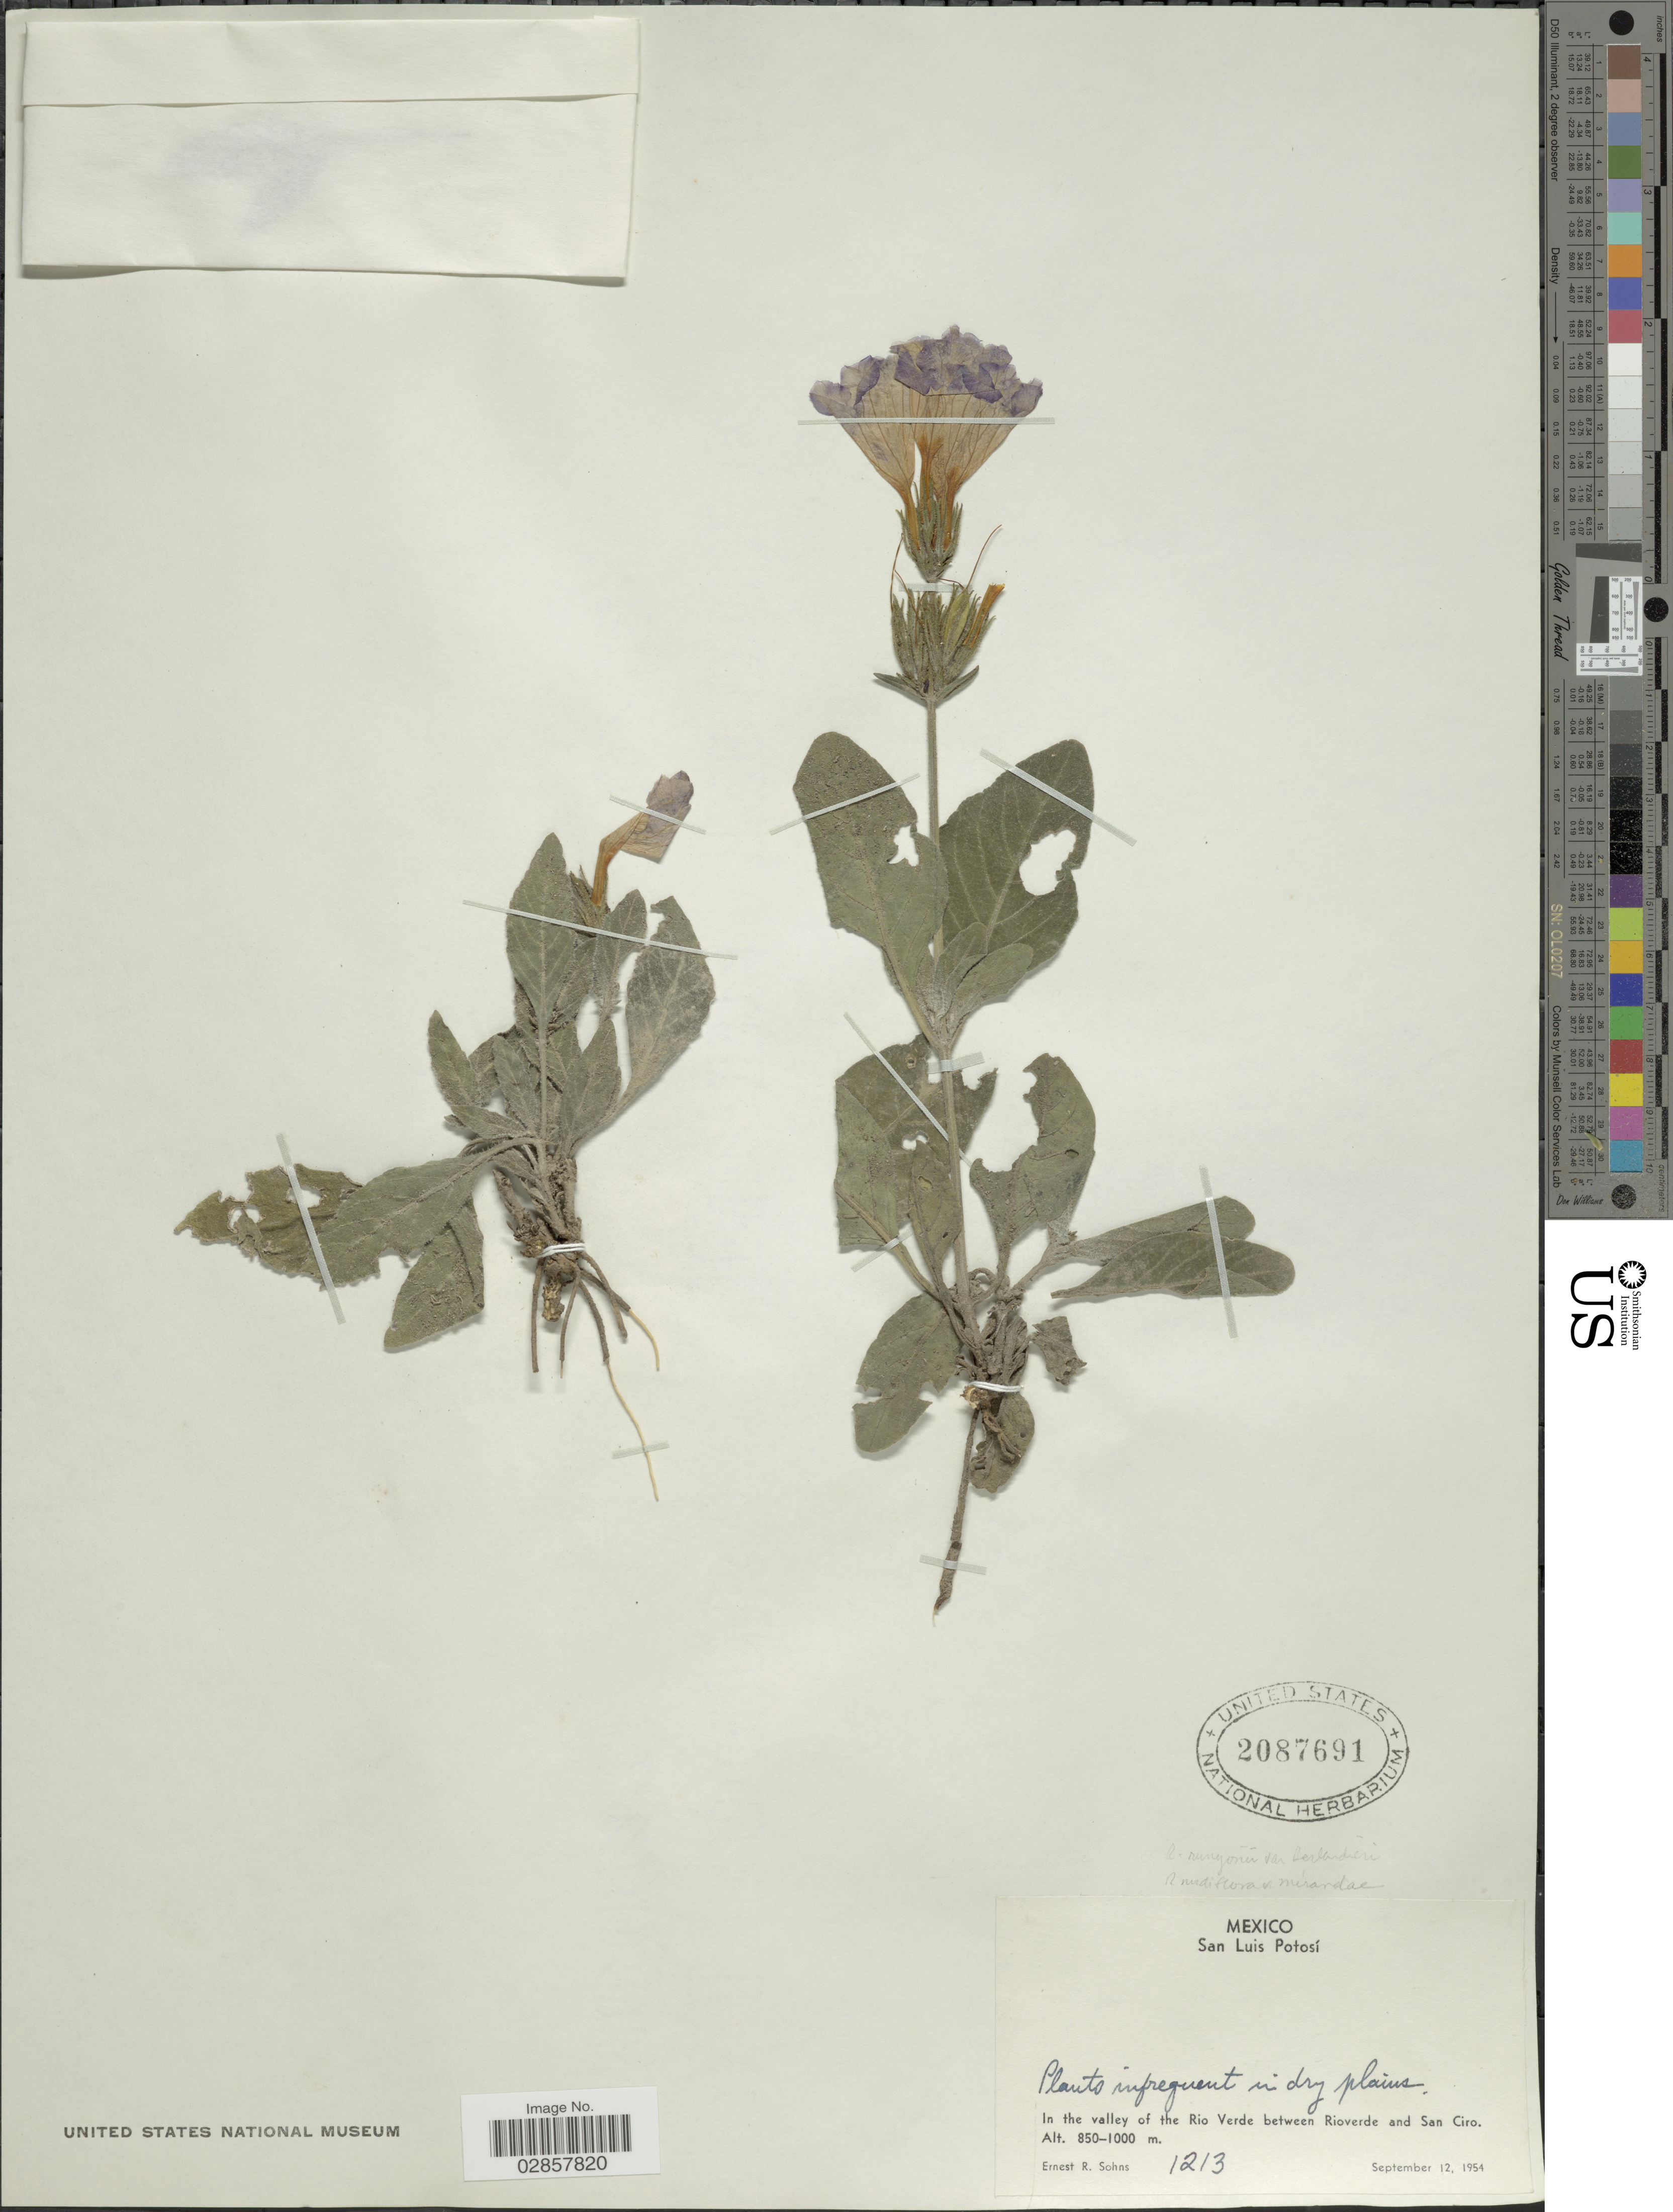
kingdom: Plantae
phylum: Tracheophyta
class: Magnoliopsida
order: Lamiales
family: Acanthaceae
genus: Ruellia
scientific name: Ruellia nudiflora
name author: (Engelm. & A. Gray) Urb.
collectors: E. R. Sohns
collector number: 1213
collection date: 1954-09-12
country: Mexico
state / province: San Luis Potosí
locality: In the valley of the Rio Verde between Rioverde and San Ciro.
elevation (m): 850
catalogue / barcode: US 2087691